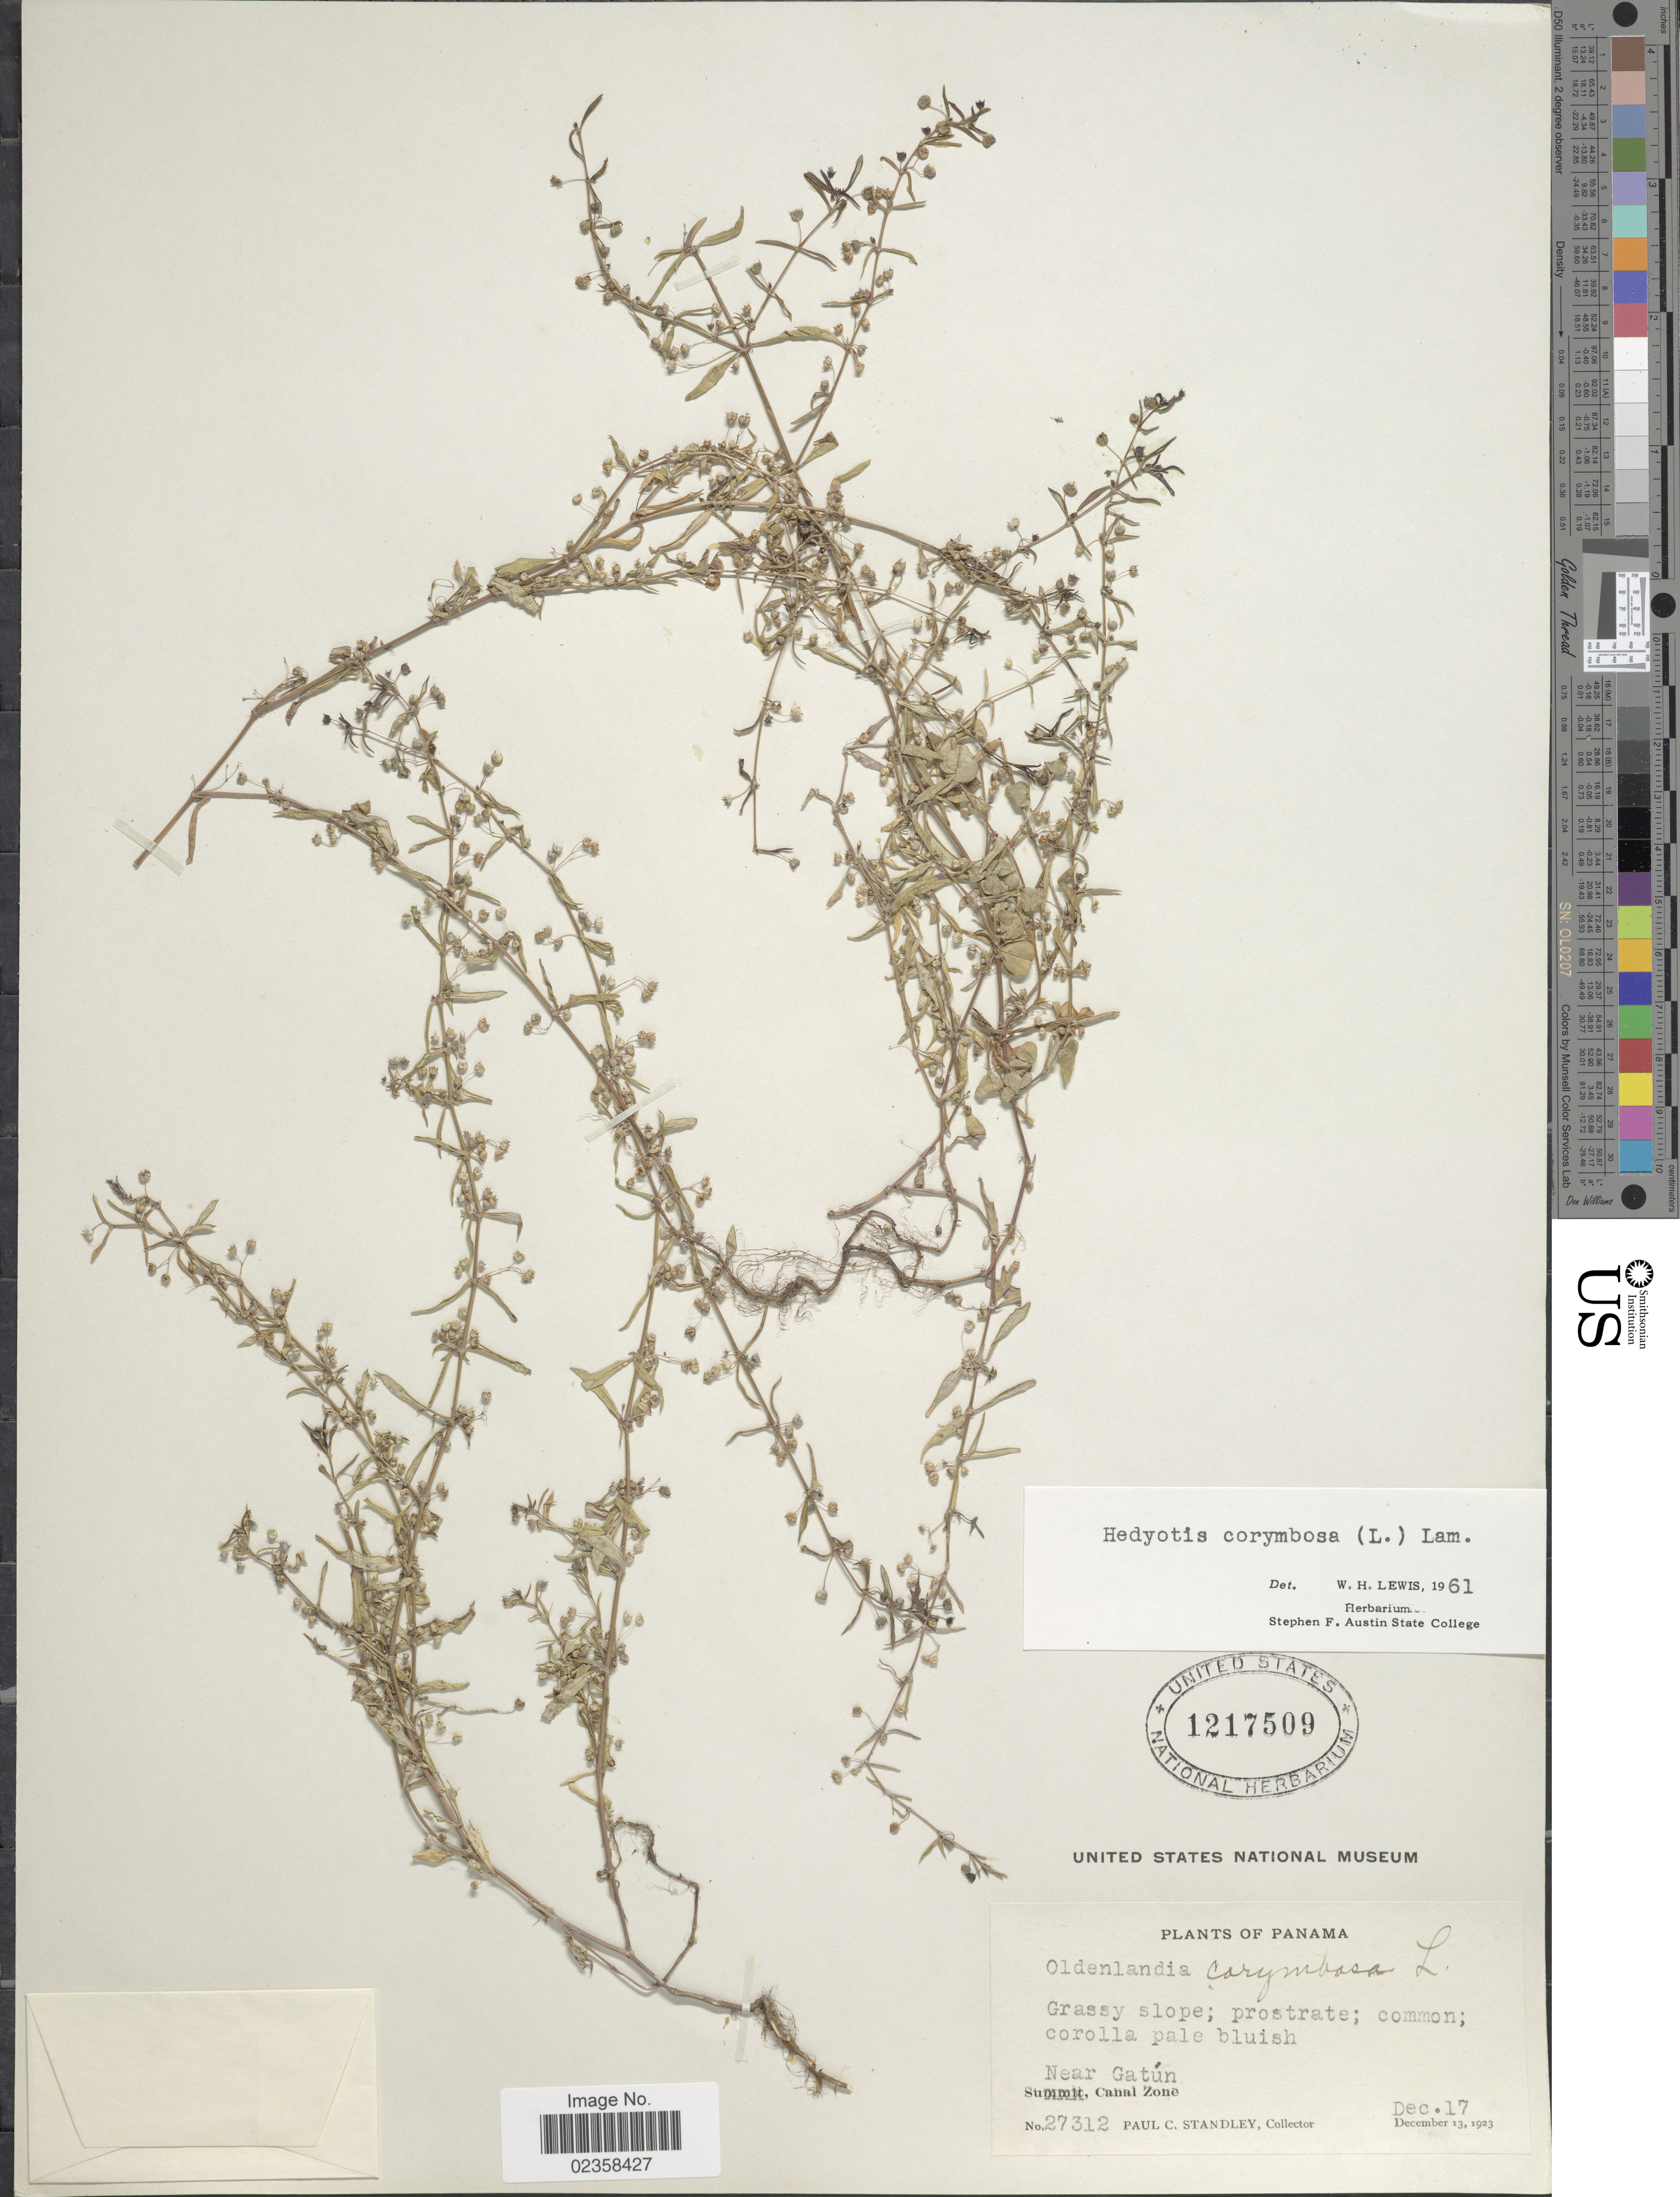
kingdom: Plantae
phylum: Tracheophyta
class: Magnoliopsida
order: Gentianales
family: Rubiaceae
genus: Oldenlandia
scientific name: Oldenlandia corymbosa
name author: L.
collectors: P. C. Standley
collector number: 27312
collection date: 1923-12-17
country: Panama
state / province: Colón / Panamá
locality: Near Gatun, Canal Zone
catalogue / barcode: US 1217509